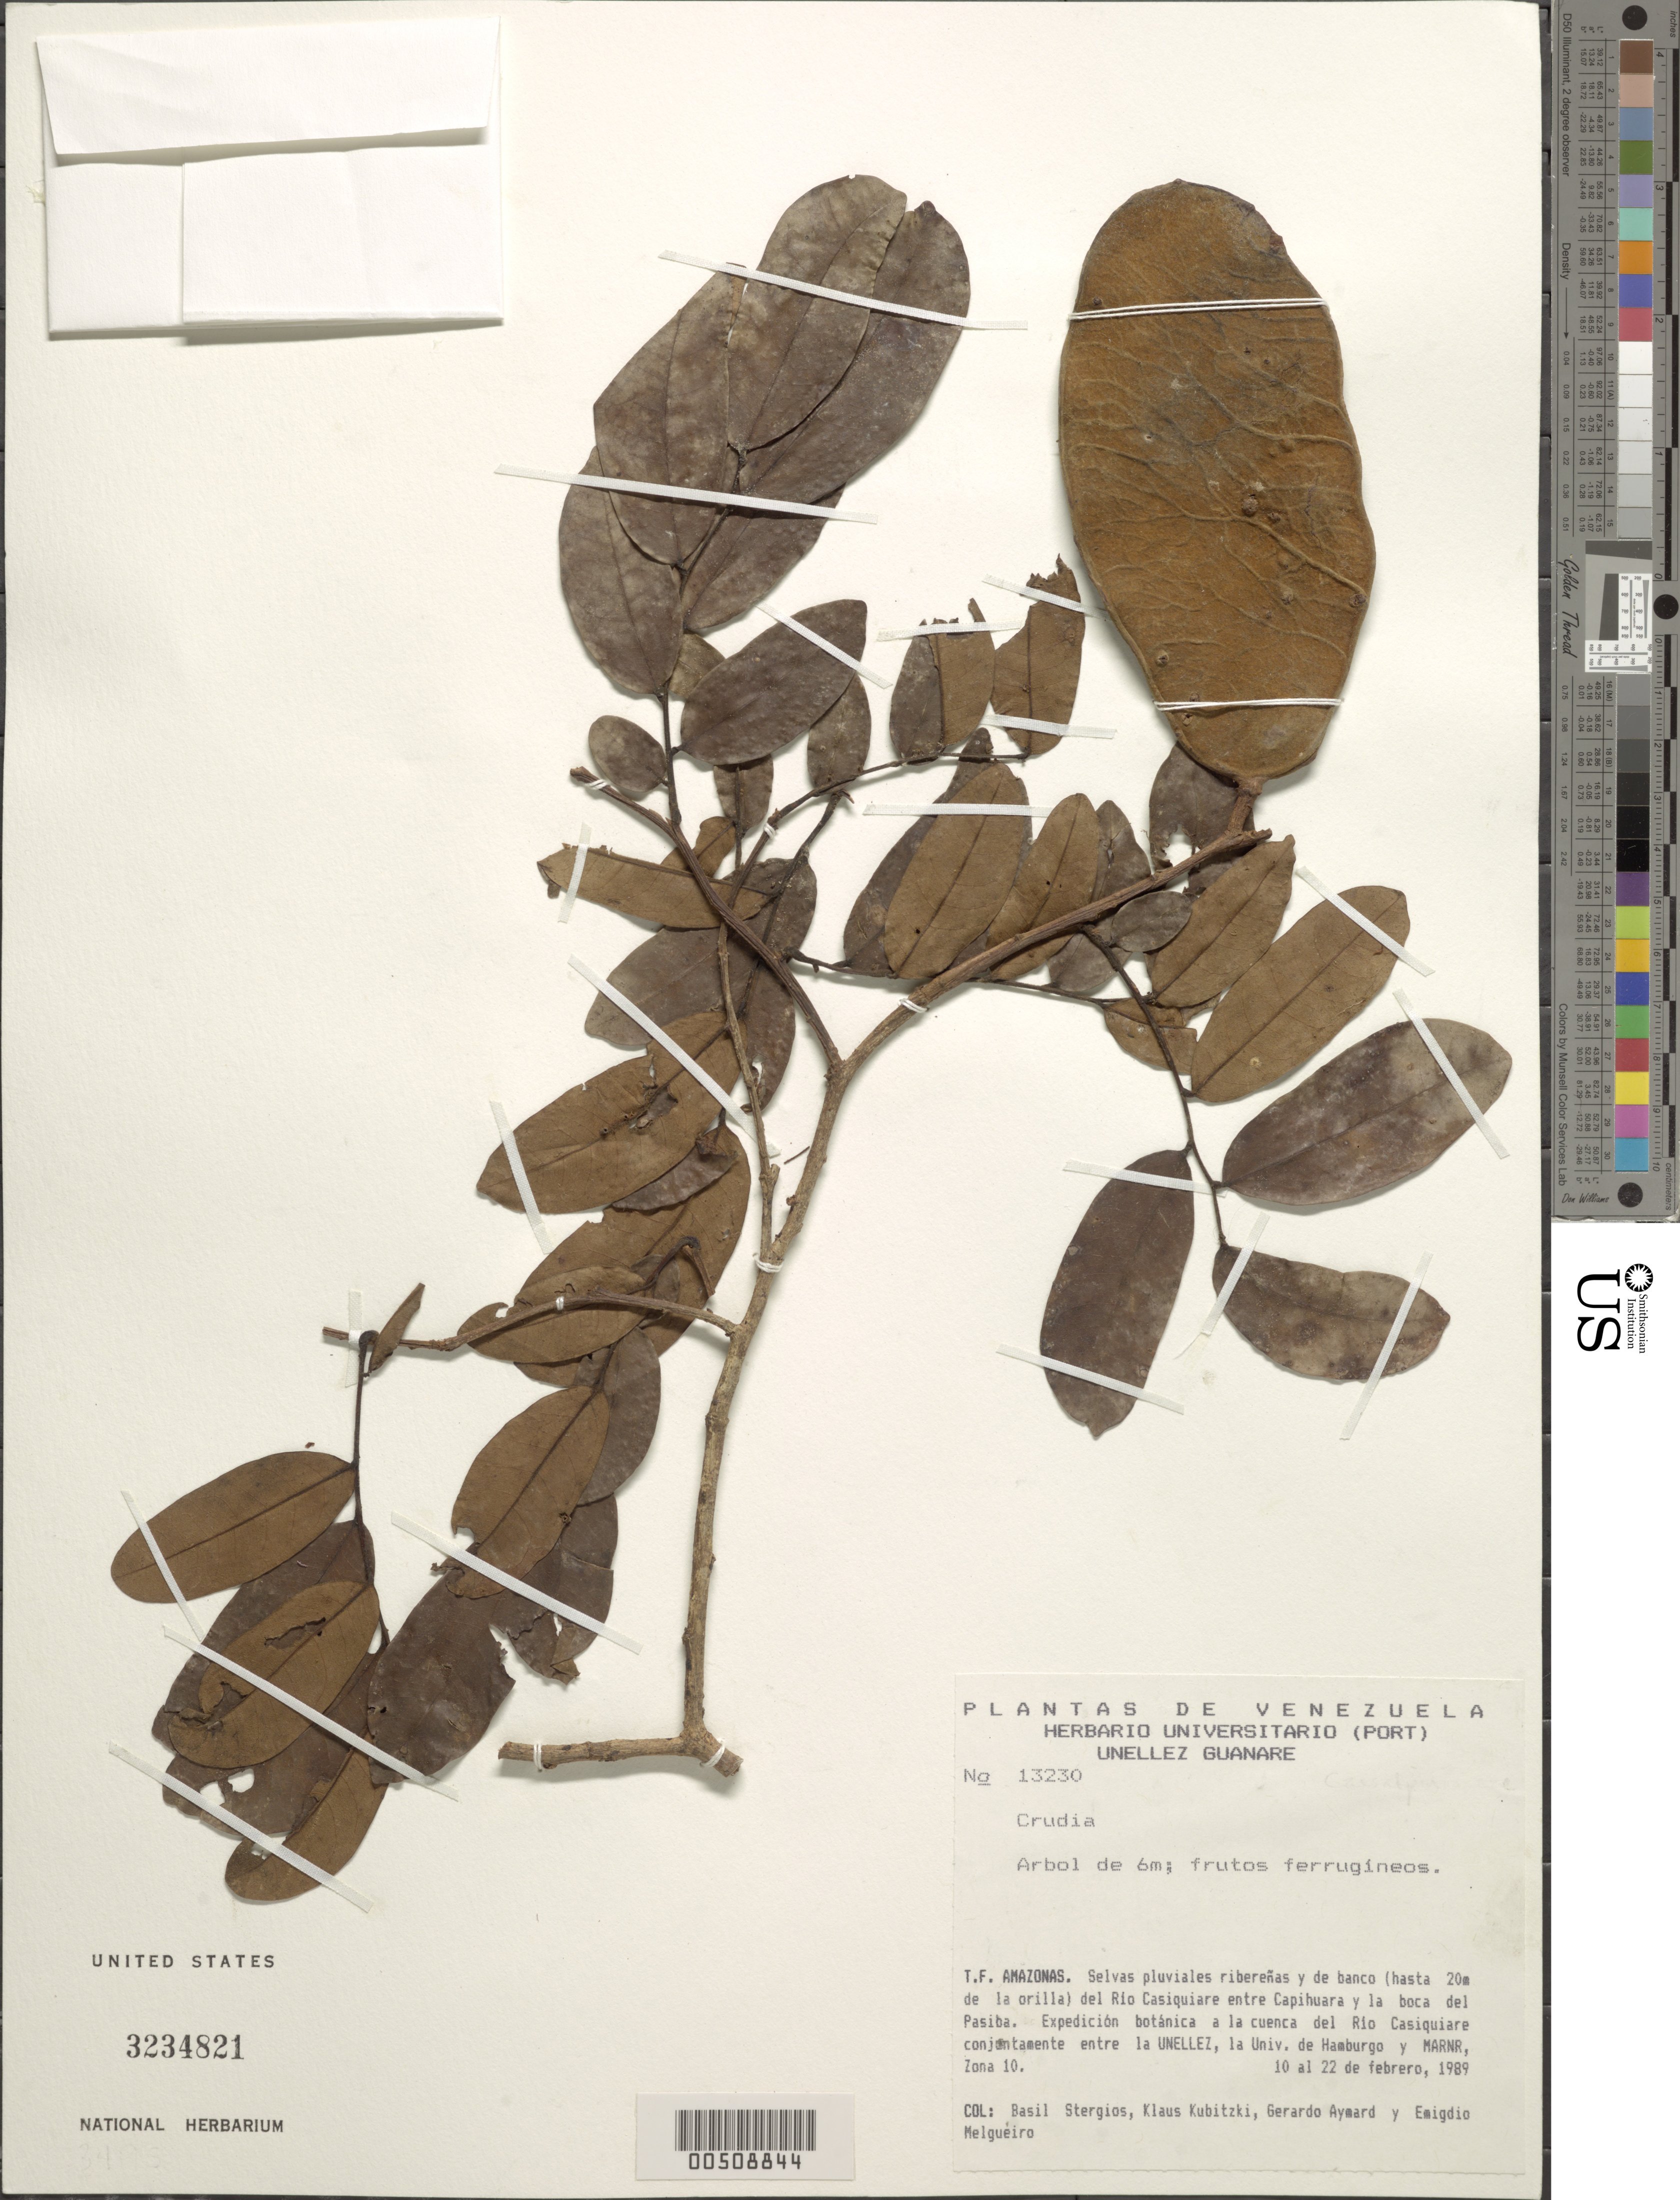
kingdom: Plantae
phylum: Tracheophyta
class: Magnoliopsida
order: Fabales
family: Fabaceae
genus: Crudia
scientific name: Crudia sp.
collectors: B. G. Stergios, K. Kubitzki, G. A. Aymard & E. Melgueiro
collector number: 13230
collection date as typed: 10 Feb 1989 to 22 Feb 1989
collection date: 1989-02-10/1989-02-22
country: Venezuela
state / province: Amazonas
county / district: Río Negro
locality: Rio Casiquiare between Capihuara and boca del Pasiba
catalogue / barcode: US 3234821